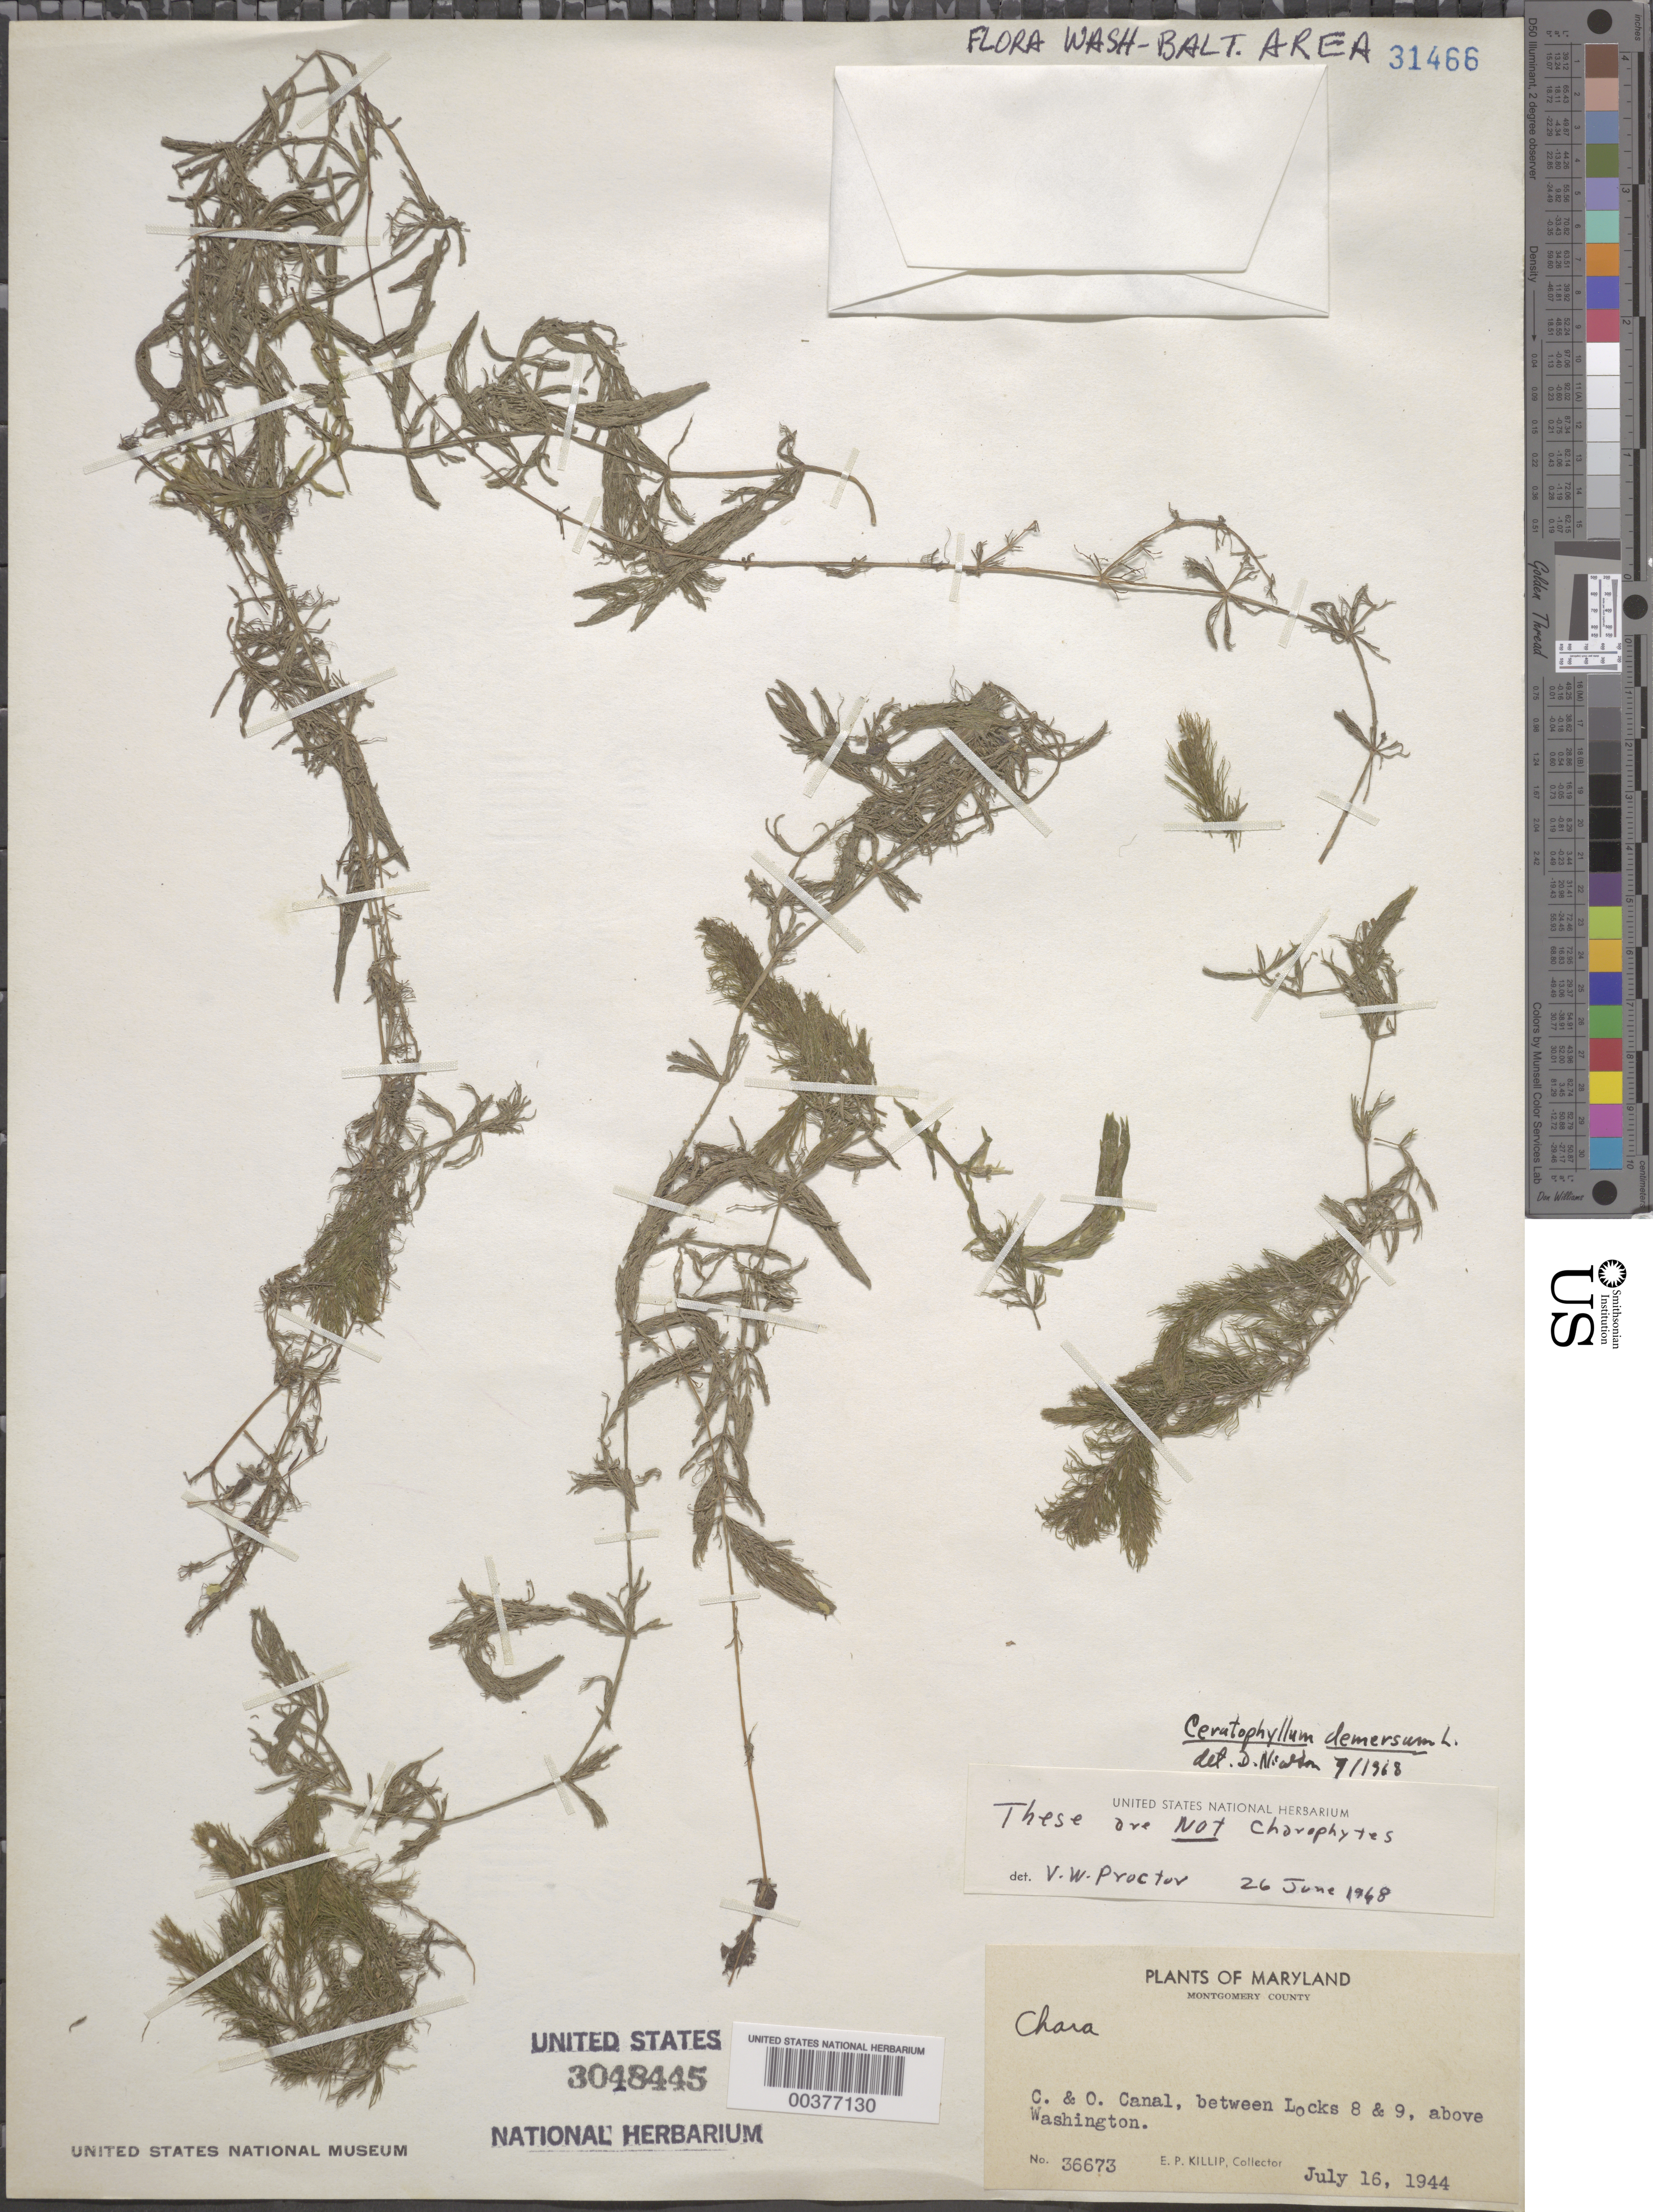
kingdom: Plantae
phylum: Tracheophyta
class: Magnoliopsida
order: Ceratophyllales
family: Ceratophyllaceae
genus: Ceratophyllum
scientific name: Ceratophyllum demersum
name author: L.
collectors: E. P. Killip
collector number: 36673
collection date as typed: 16 Jul 1944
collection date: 1944-07-16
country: United States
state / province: Maryland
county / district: Montgomery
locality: C. & O. Canal, between, Locks 8 and 9 C. and O. Canal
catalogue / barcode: US 3048445